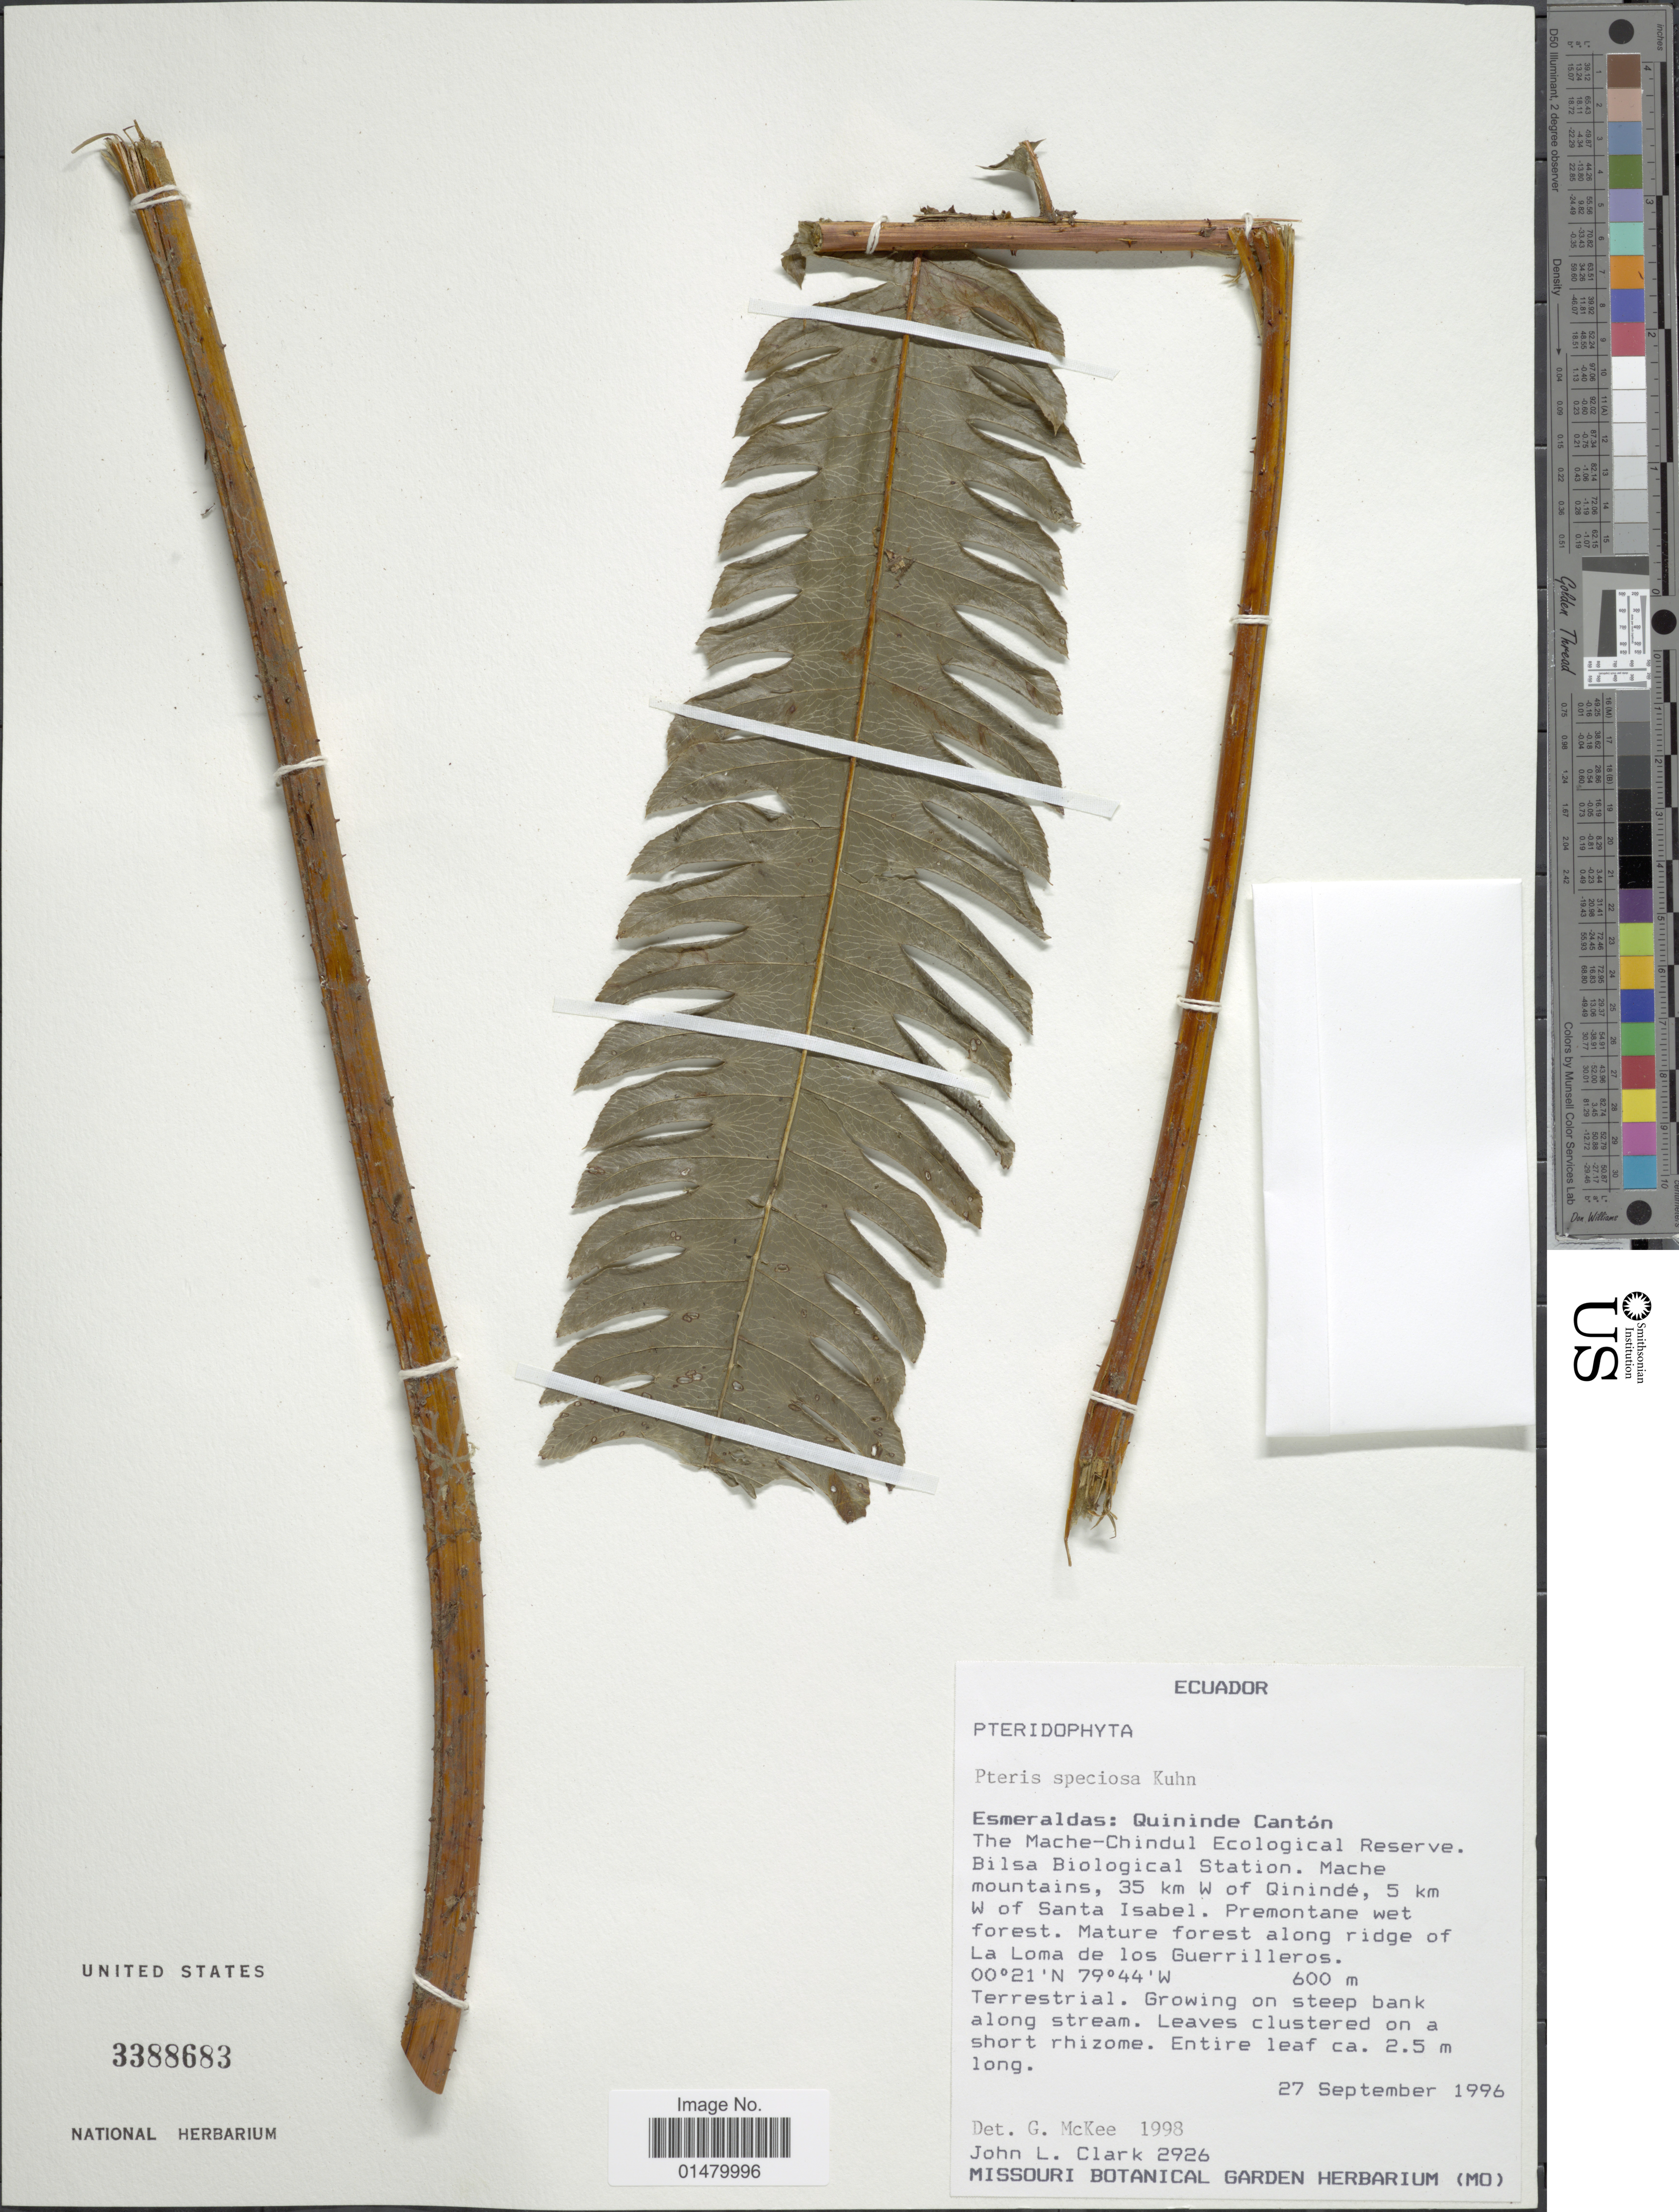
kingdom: Plantae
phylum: Tracheophyta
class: Polypodiopsida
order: Polypodiales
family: Pteridaceae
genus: Pteris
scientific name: Pteris speciosa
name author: Mett. ex Kuhn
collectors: J. L. Clark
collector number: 2926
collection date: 1996-09-27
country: Ecuador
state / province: Esmeraldas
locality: Quininde Canton. The Mache-Chindul Ecological Reserve. Bilsa Biological Station, Mache mountains, 35 km W of Qininde, 5 km W of Santa Isabel. Forest along ridge of La Loma de los Guerrilleros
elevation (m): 600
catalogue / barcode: US 3388683